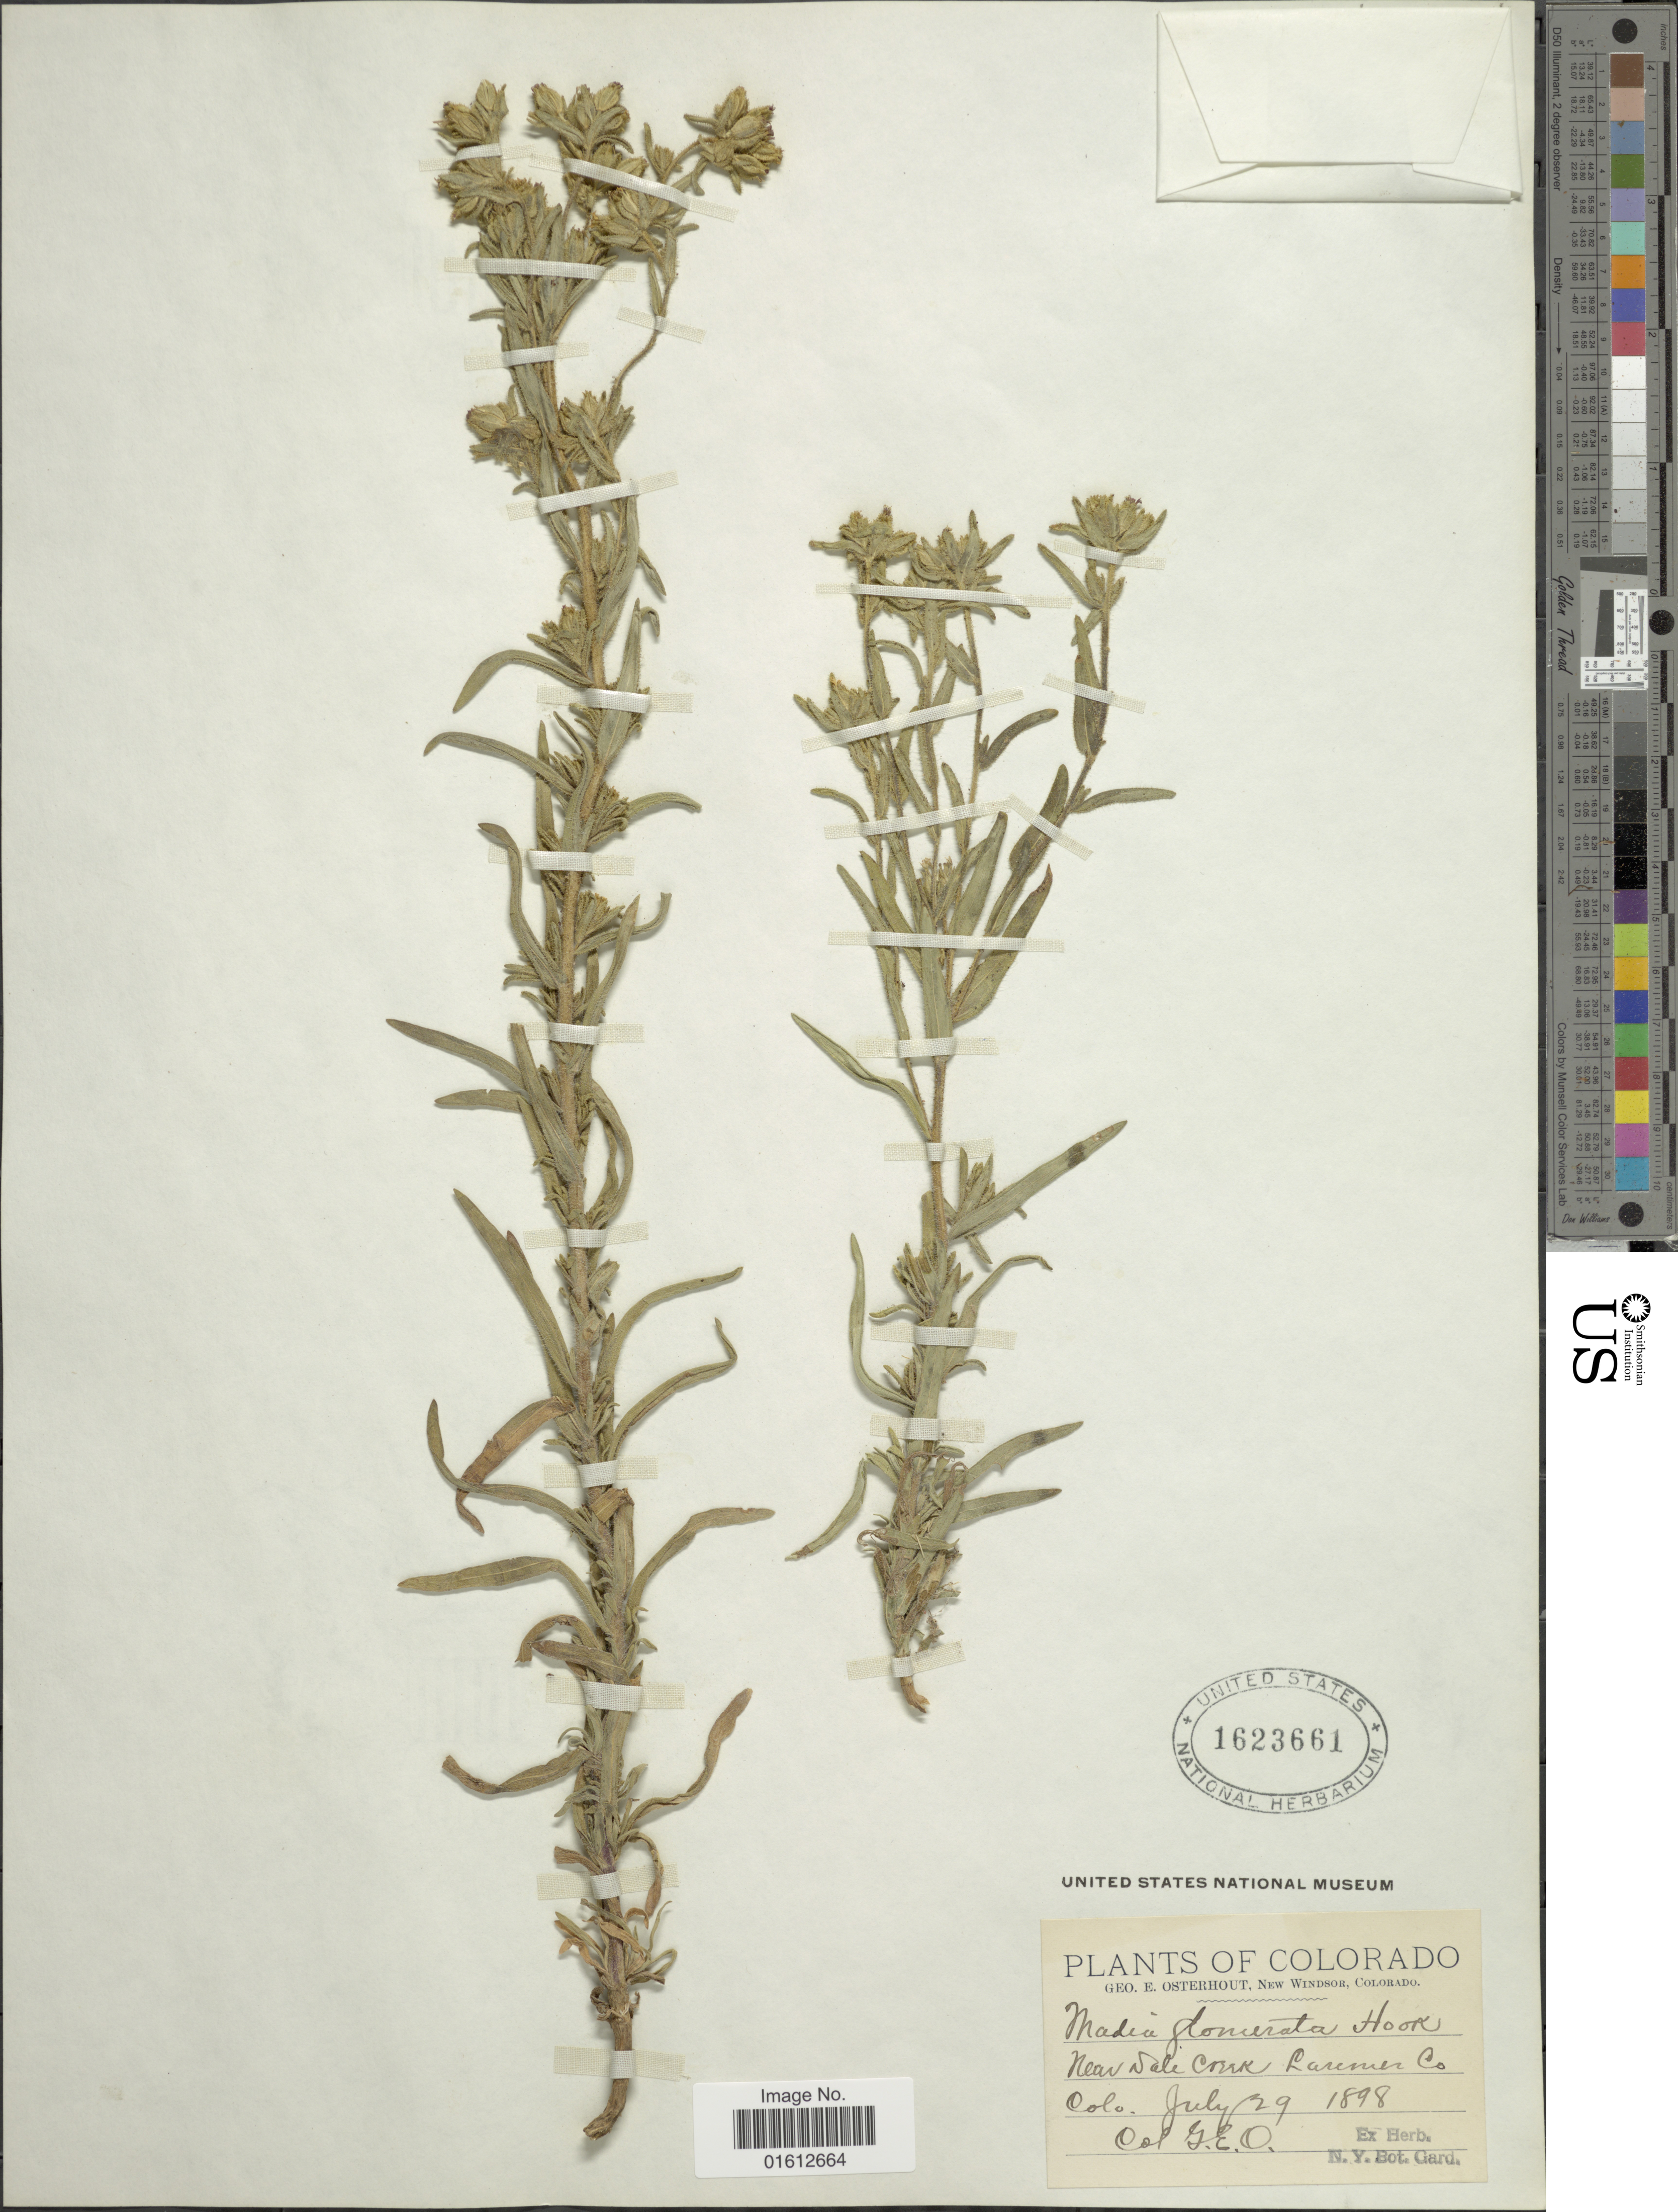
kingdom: Plantae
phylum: Tracheophyta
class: Magnoliopsida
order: Asterales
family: Asteraceae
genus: Madia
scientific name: Madia glomerata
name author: Hook.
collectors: G. Osterhout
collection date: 1898-07-29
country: United States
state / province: Colorado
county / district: Larimer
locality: Near Dale Creek Larimer County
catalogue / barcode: US 1623661